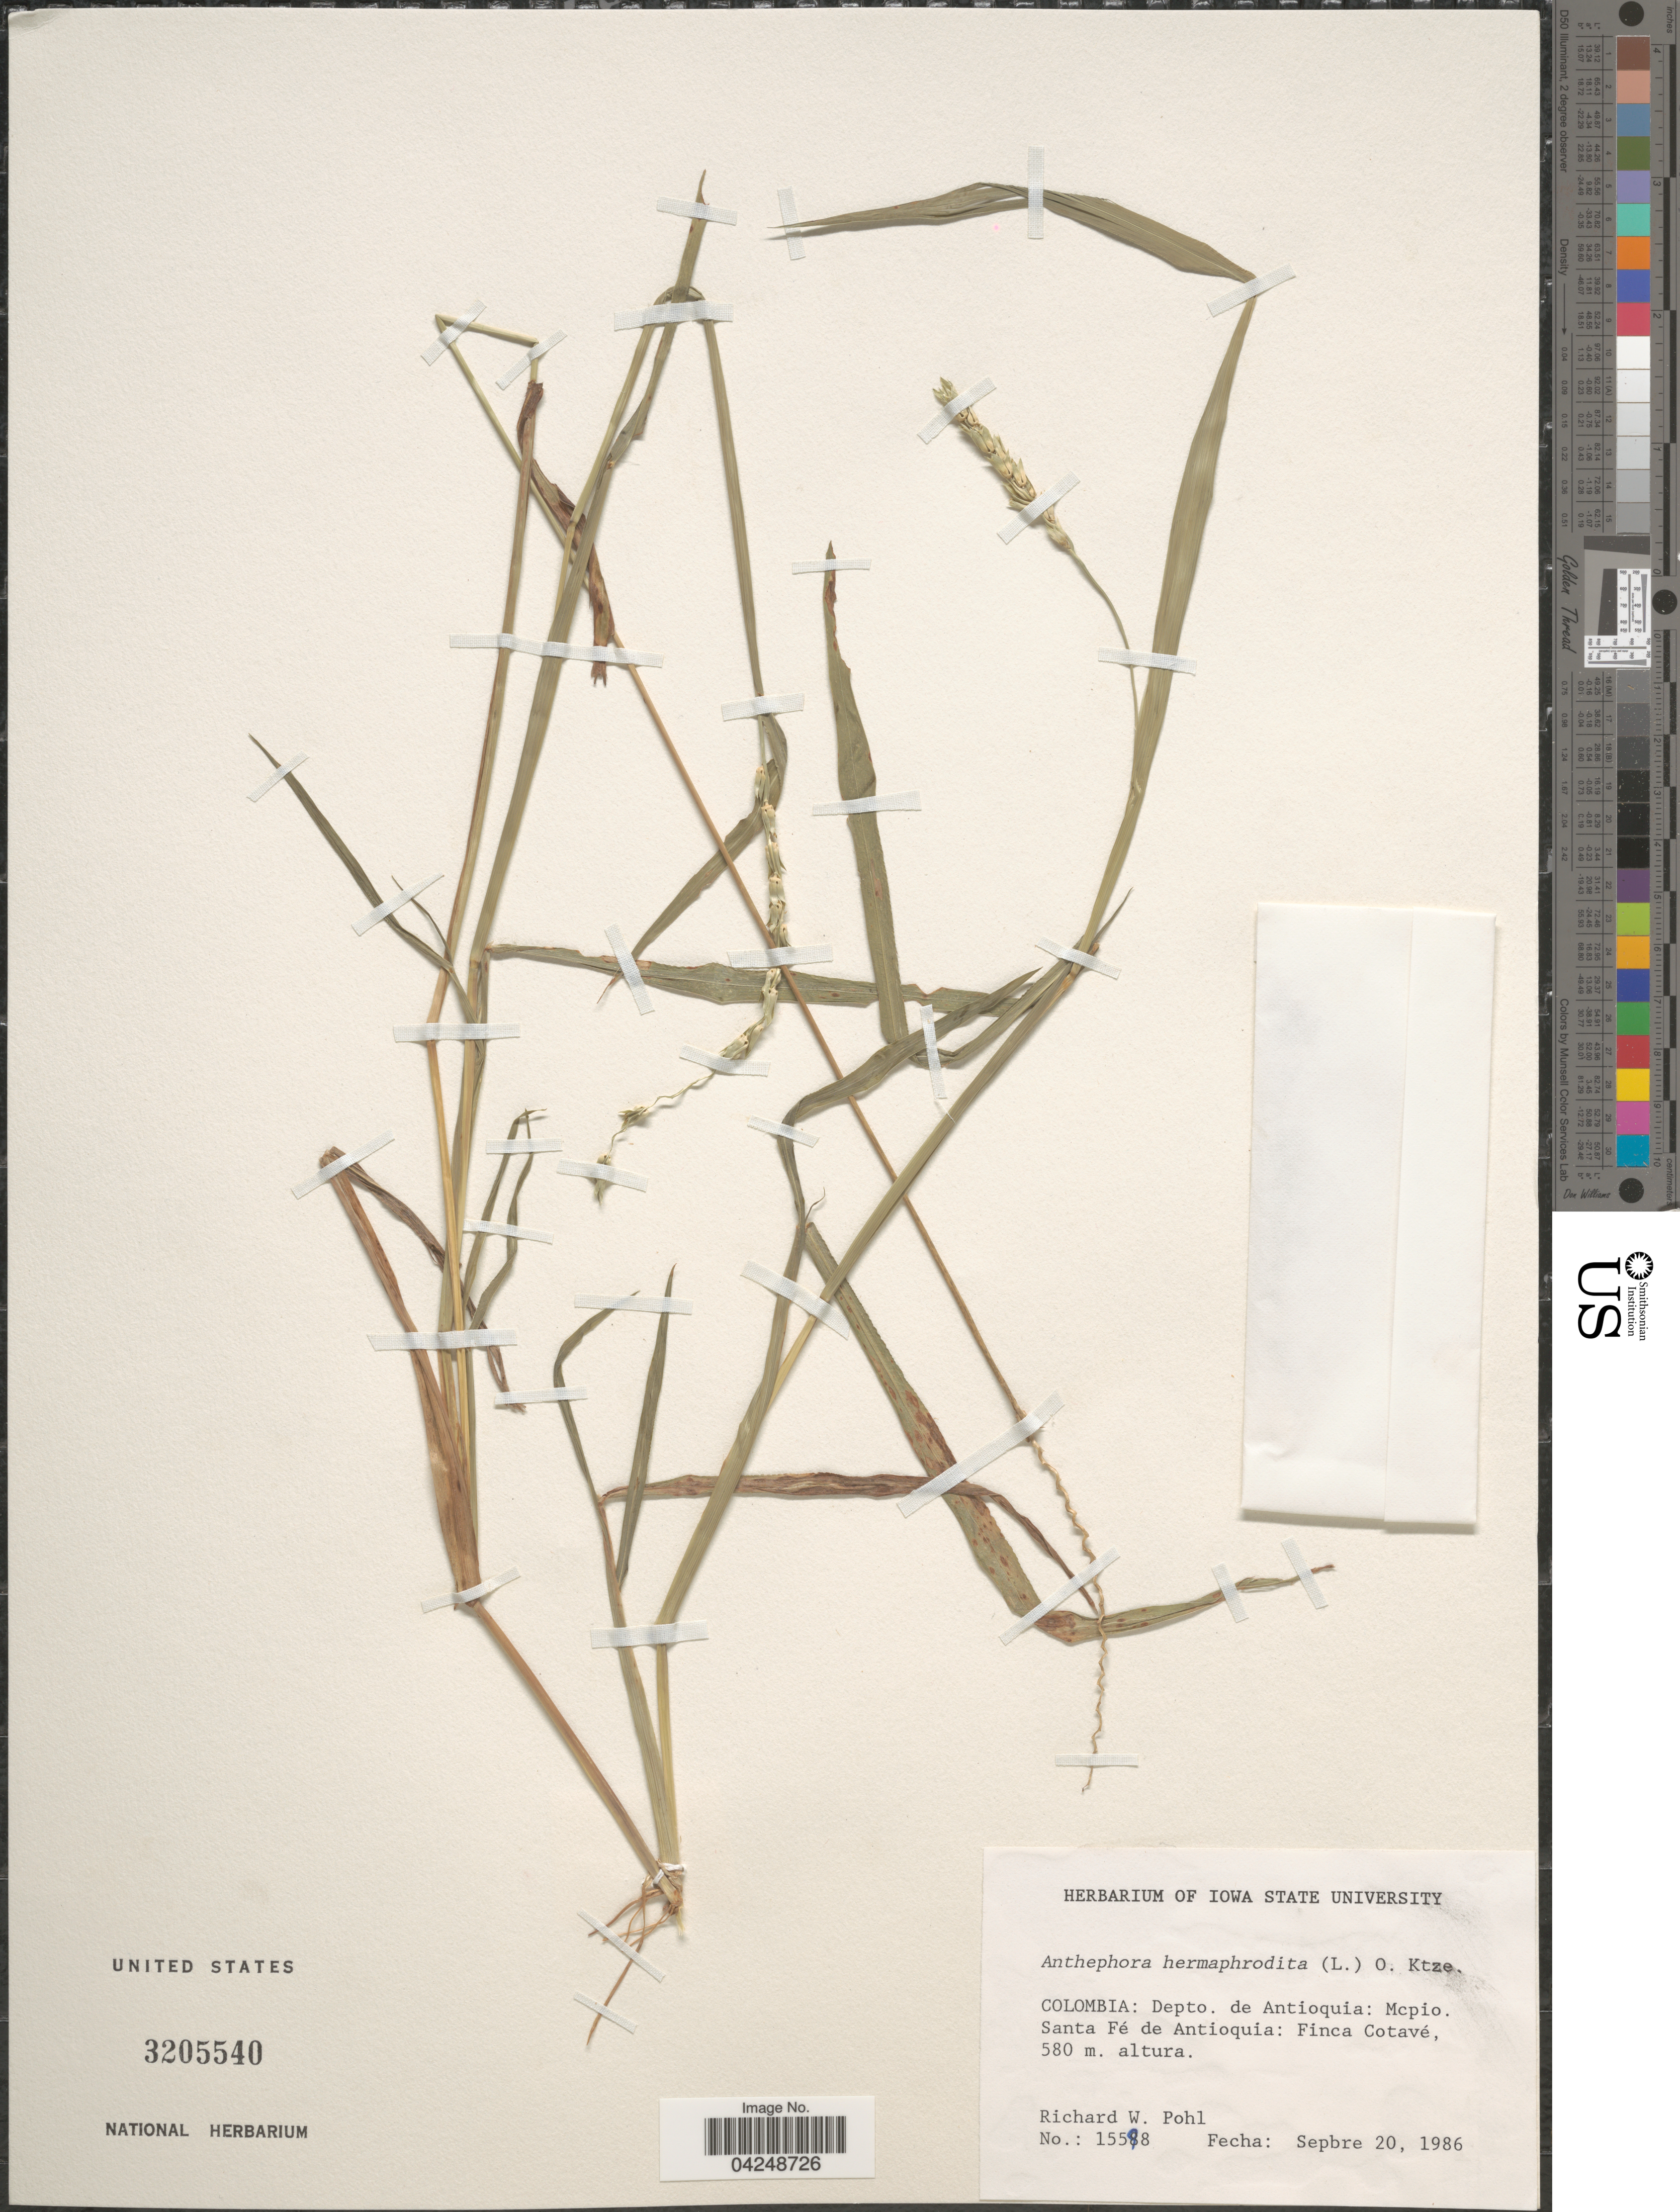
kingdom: Plantae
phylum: Tracheophyta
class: Liliopsida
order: Poales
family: Poaceae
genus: Anthephora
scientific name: Anthephora hermaphrodita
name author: (L.) Kuntze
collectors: R. W. Pohl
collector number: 15578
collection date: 1986-09-20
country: Colombia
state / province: Antioquia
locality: Depto. de Antioquia: Mcpio. Santa Fé de Antioquia: Finca Cotavé.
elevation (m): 580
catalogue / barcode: US 3205540